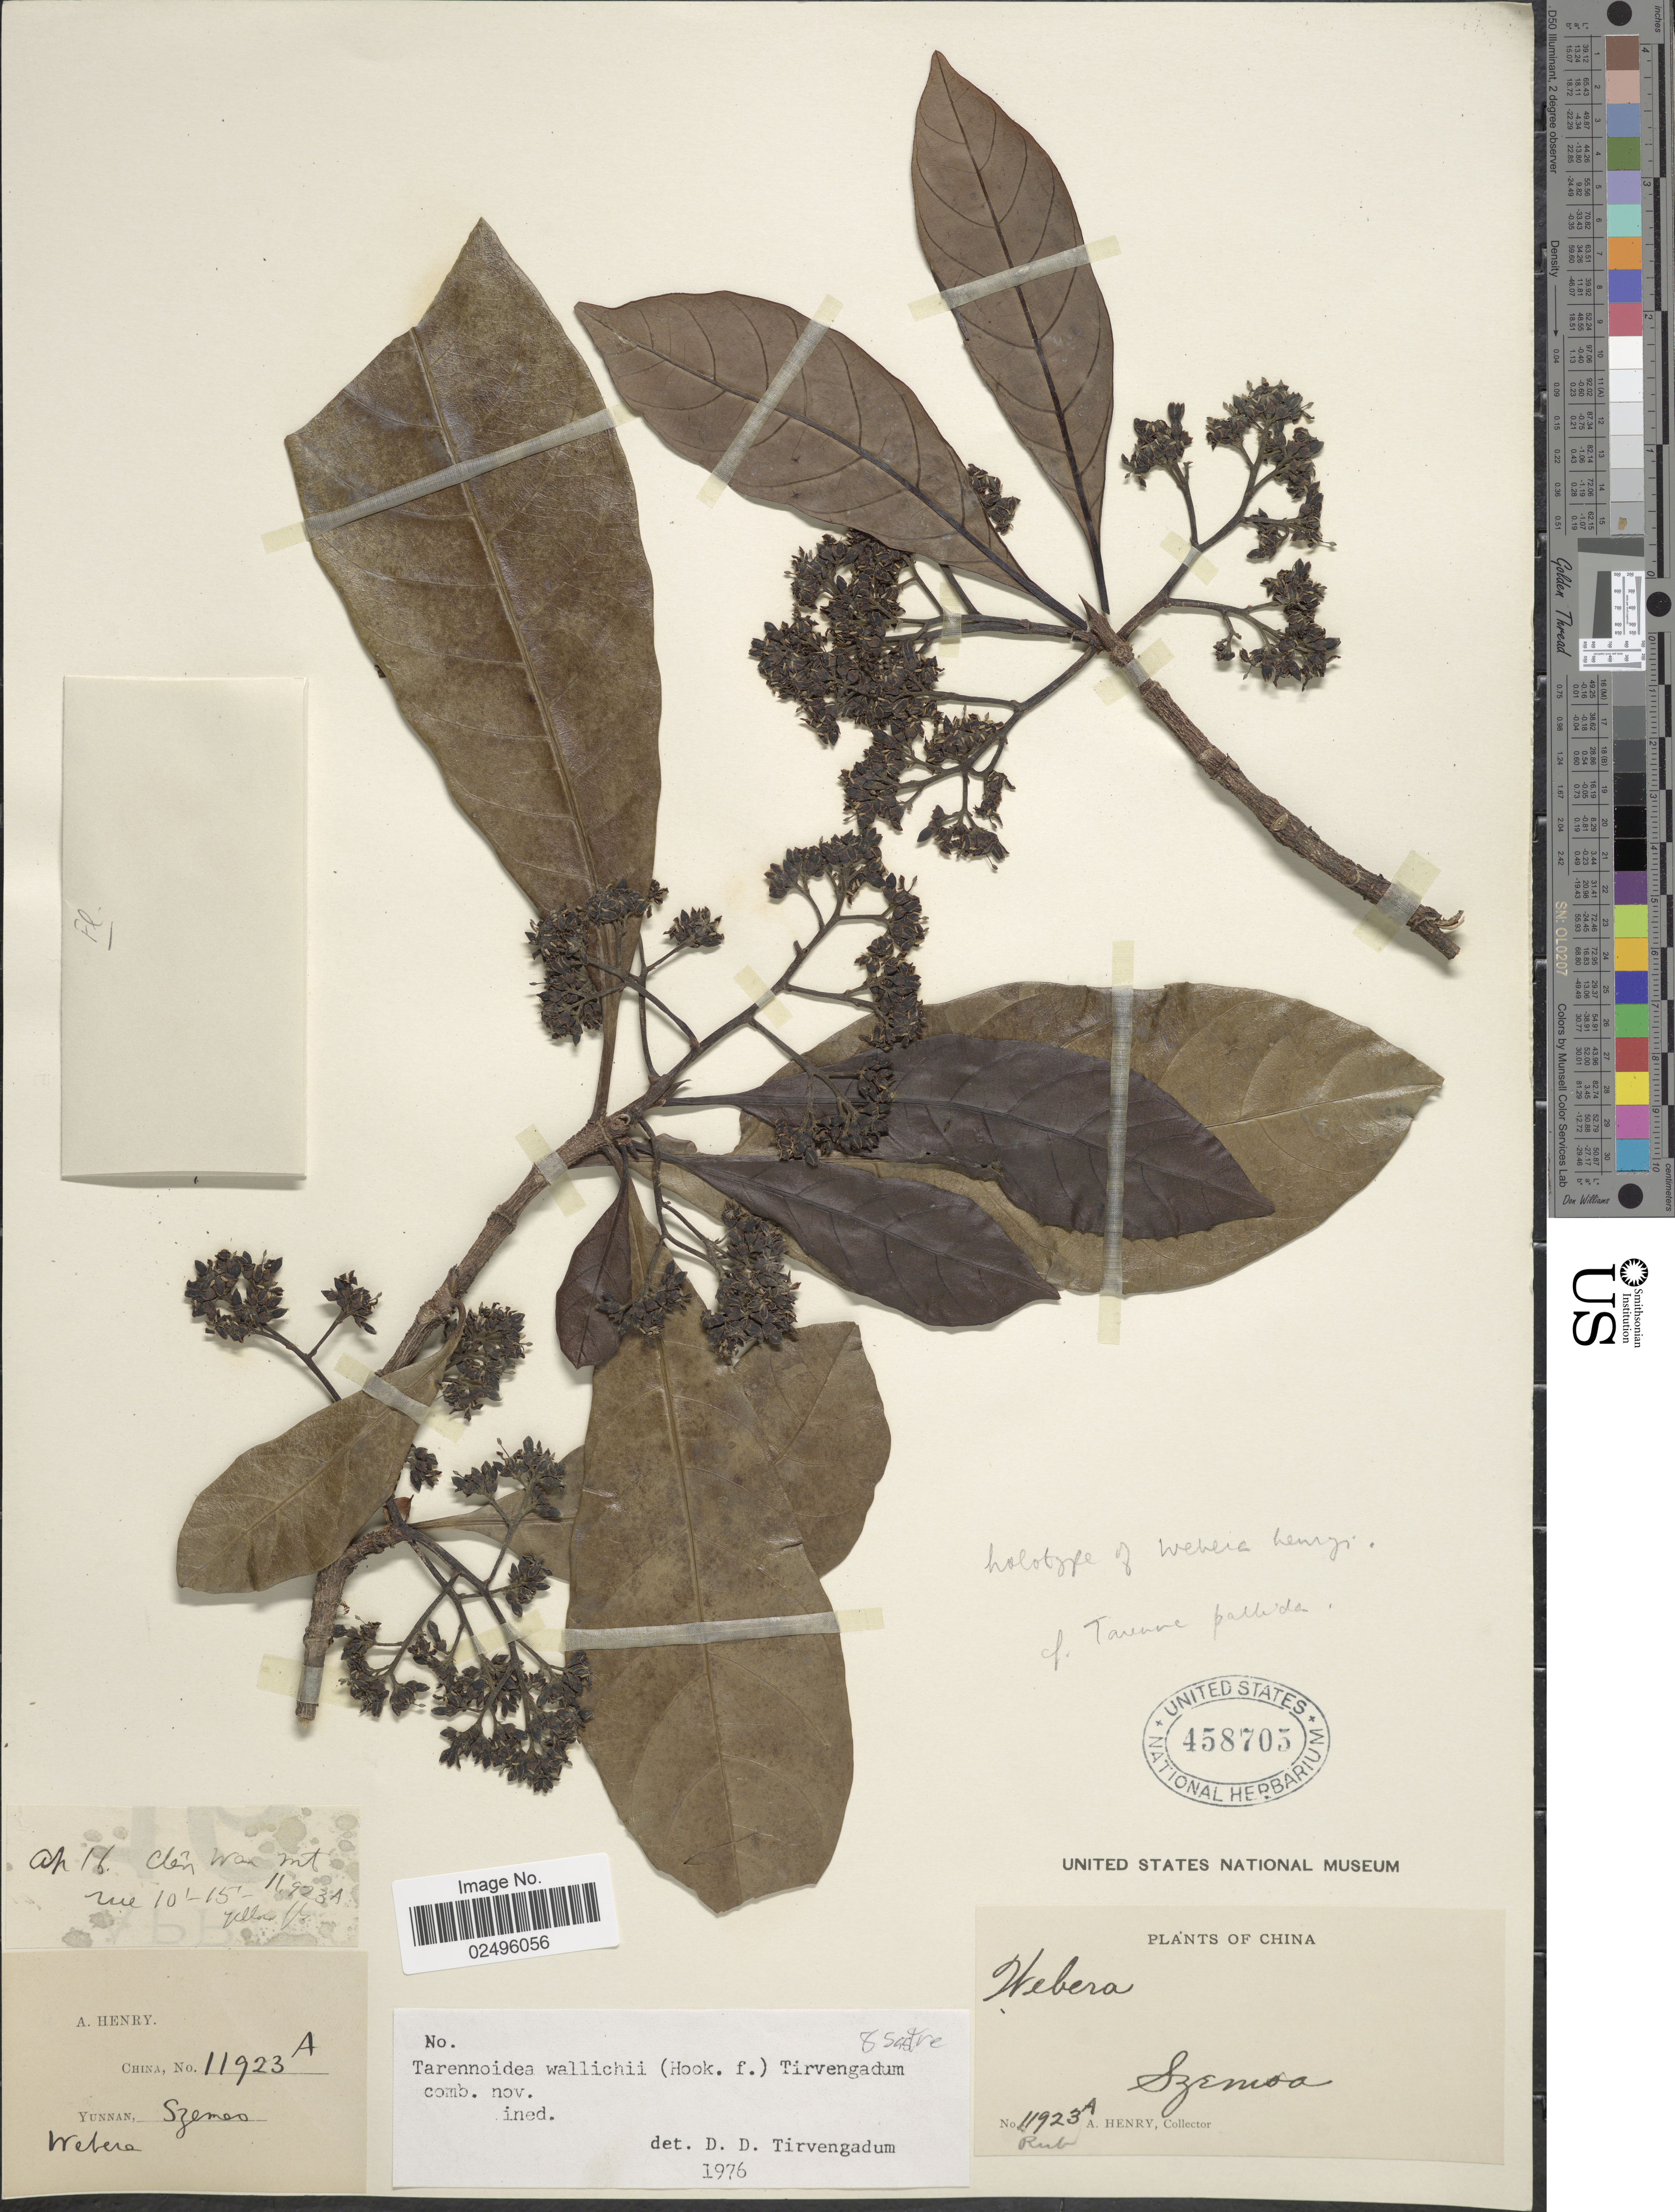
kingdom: Plantae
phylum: Tracheophyta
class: Magnoliopsida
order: Gentianales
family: Rubiaceae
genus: Tarennoidea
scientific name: Tarennoidea wallichii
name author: (Hook. f.) Tirveng. & Sastre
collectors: A. Henry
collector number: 11923 A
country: China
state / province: Yunnan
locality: Szemoa, Chên Wan Mt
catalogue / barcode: US 458705